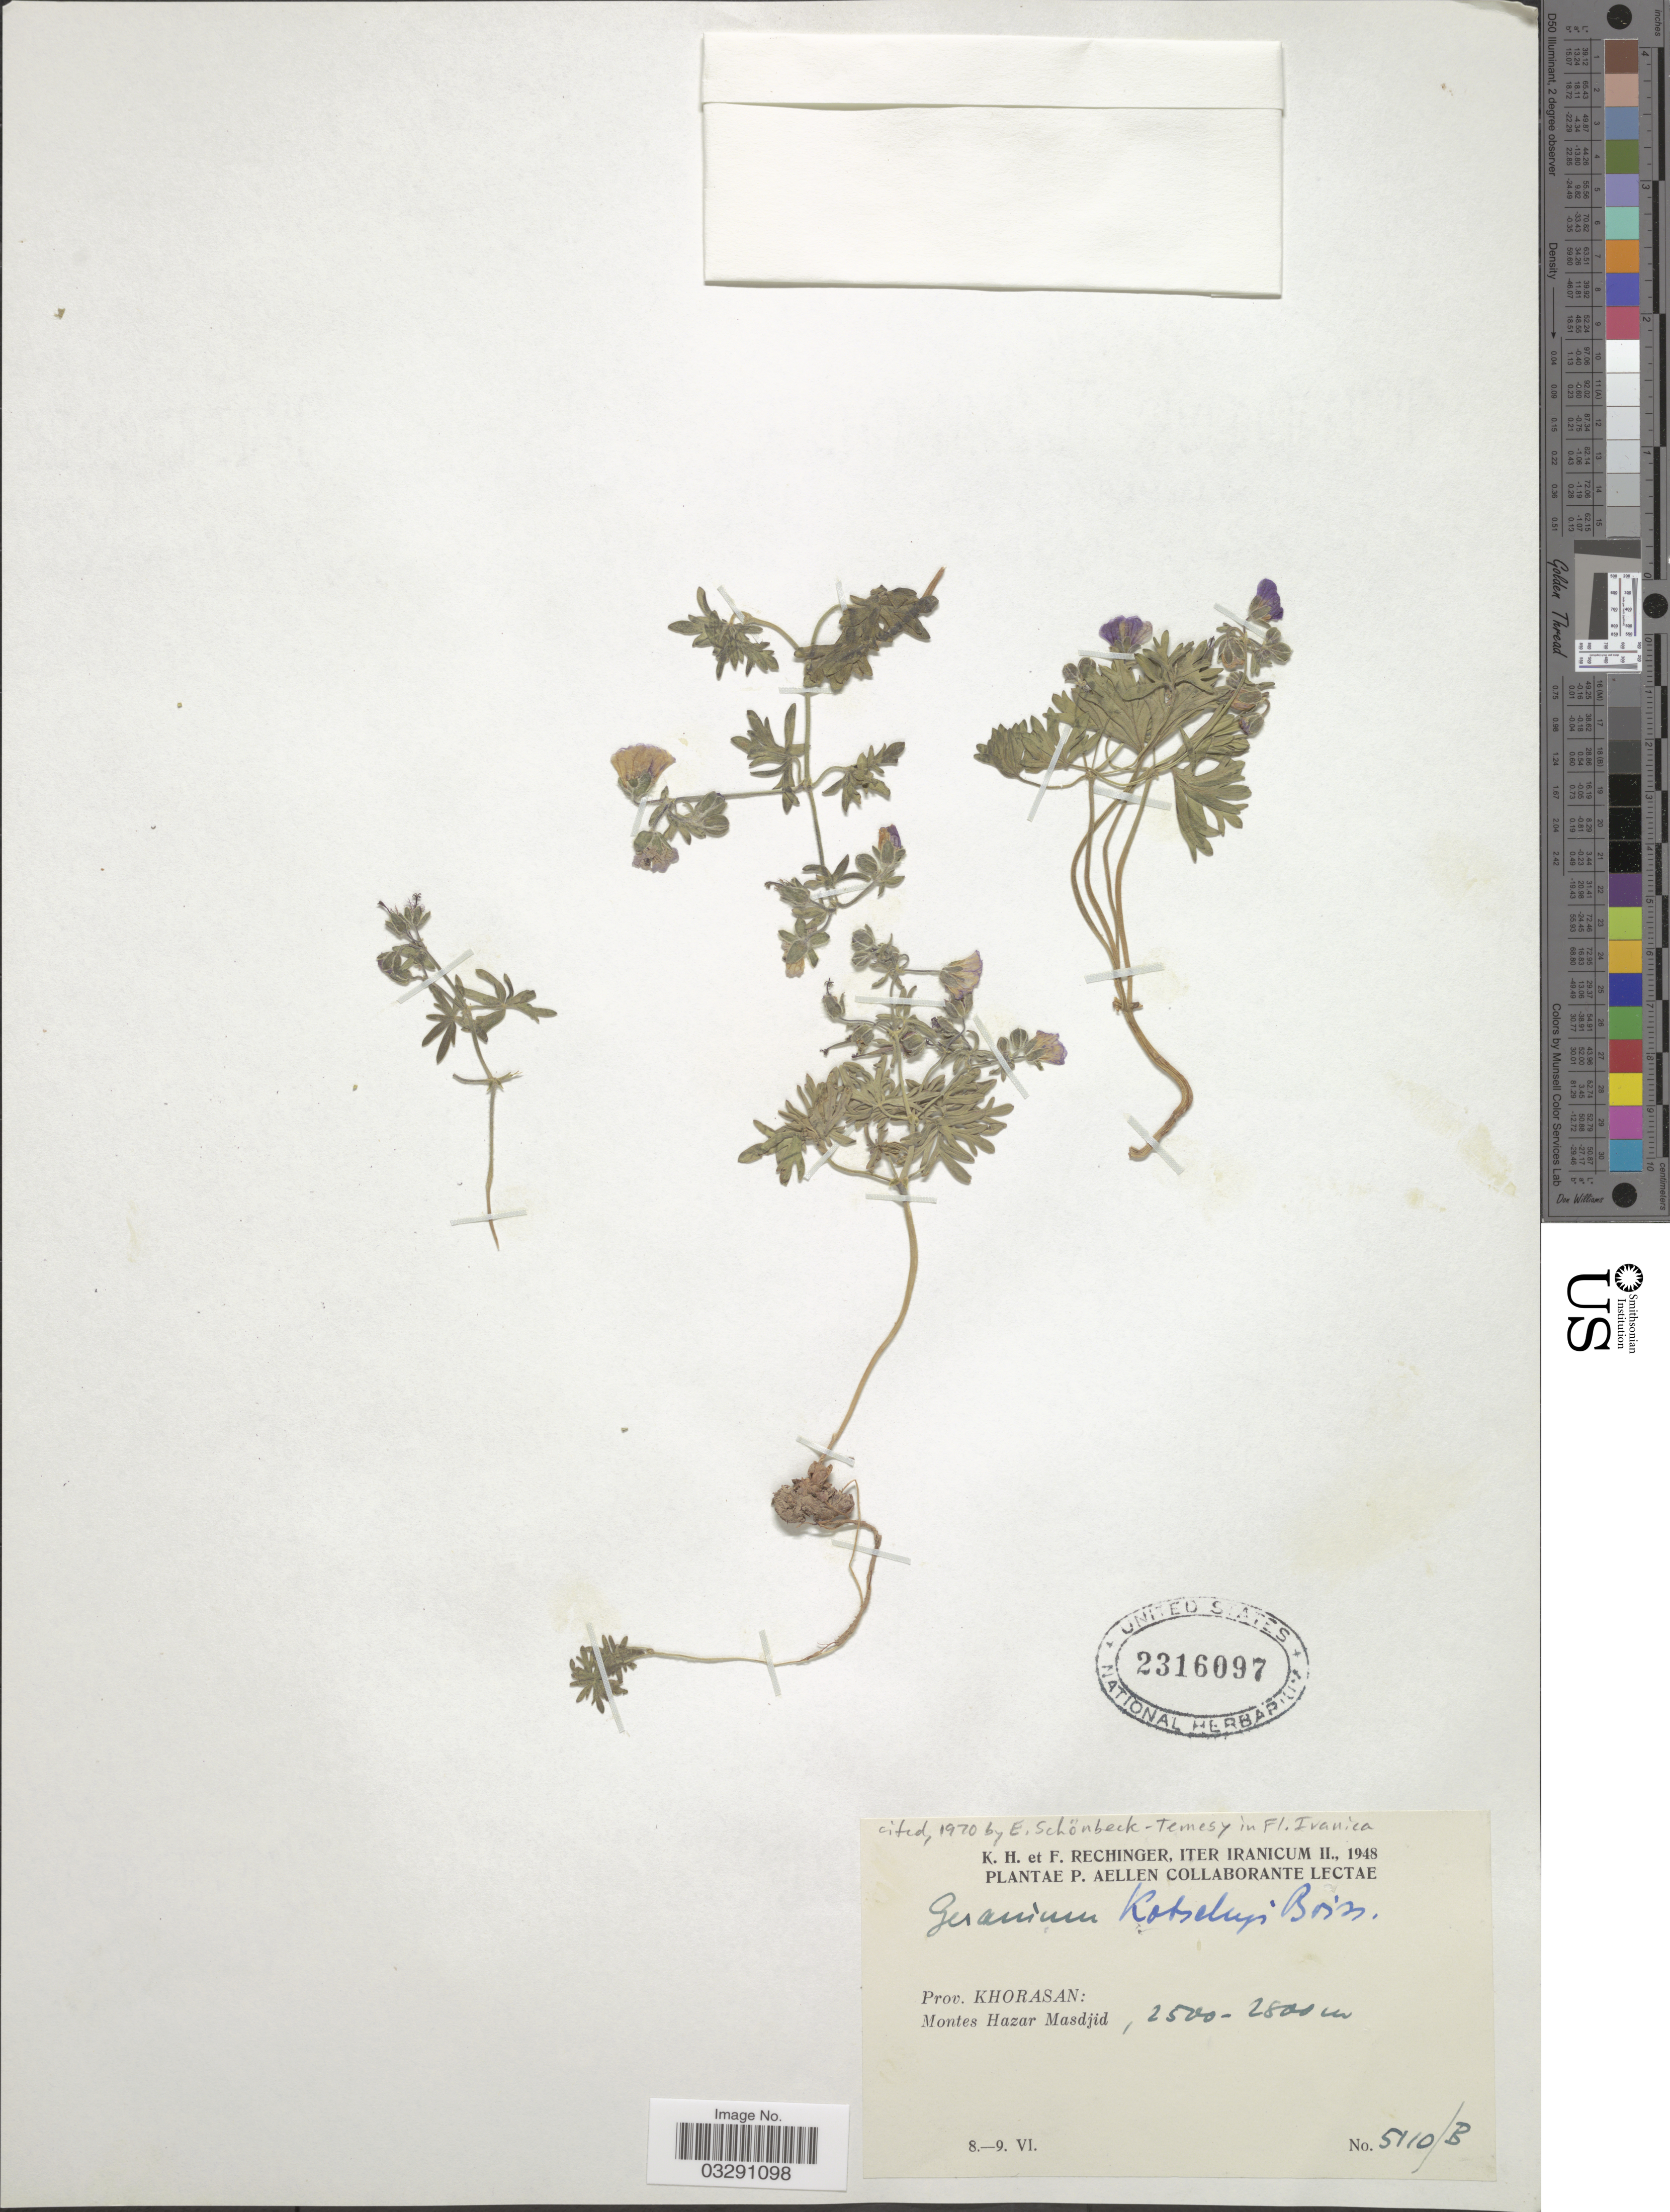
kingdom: Plantae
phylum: Tracheophyta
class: Magnoliopsida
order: Geraniales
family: Geraniaceae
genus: Geranium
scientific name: Geranium kotschyi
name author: Boiss.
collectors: K. H. Rechinger & F. Rechinger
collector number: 5110/B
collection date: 1948-06-08/1948-06-09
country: Iran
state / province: Khorasan [obsolete]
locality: Prov. Khorasan: Montes Hazar Masdjid.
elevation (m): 2500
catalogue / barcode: US 2316097